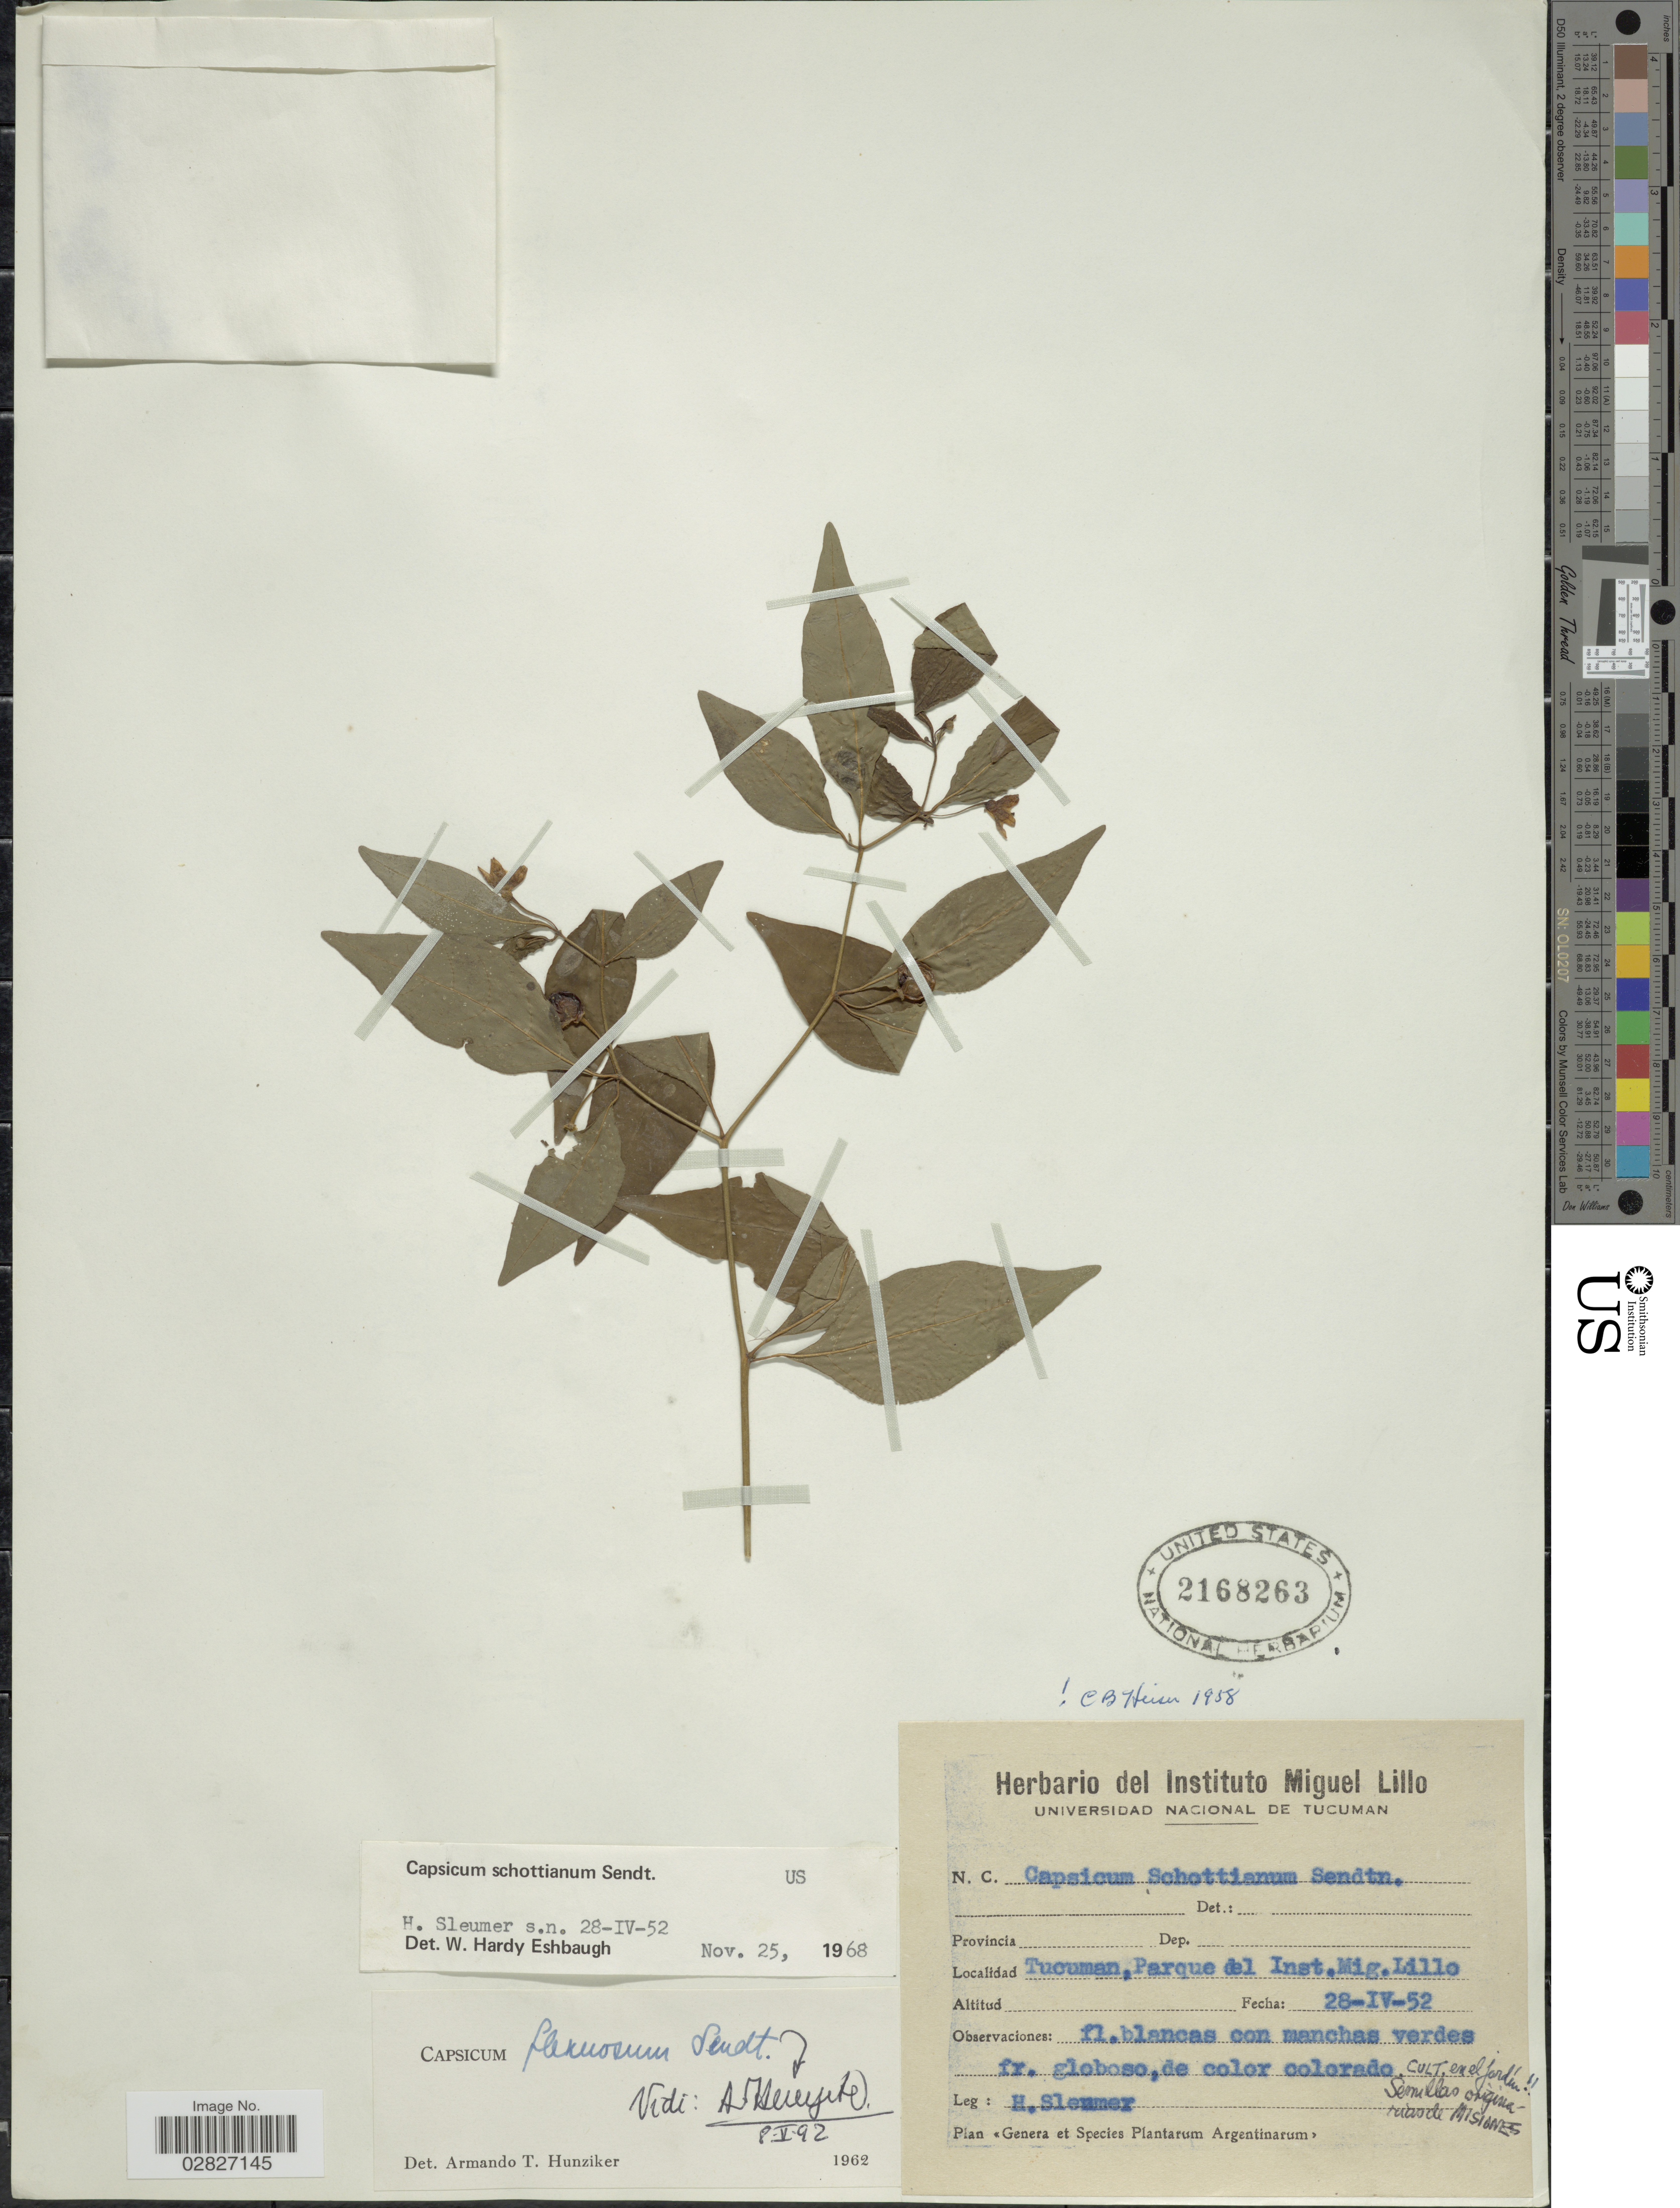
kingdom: Plantae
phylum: Tracheophyta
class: Magnoliopsida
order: Solanales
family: Solanaceae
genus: Capsicum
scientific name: Capsicum flexuosum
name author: Sendtn.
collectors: H. Slenmer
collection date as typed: Transcribed d/m/y: 28/4/52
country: Argentina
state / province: Tucuman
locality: Parque del Inst. Mig. Lillo.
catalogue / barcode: US 2168263